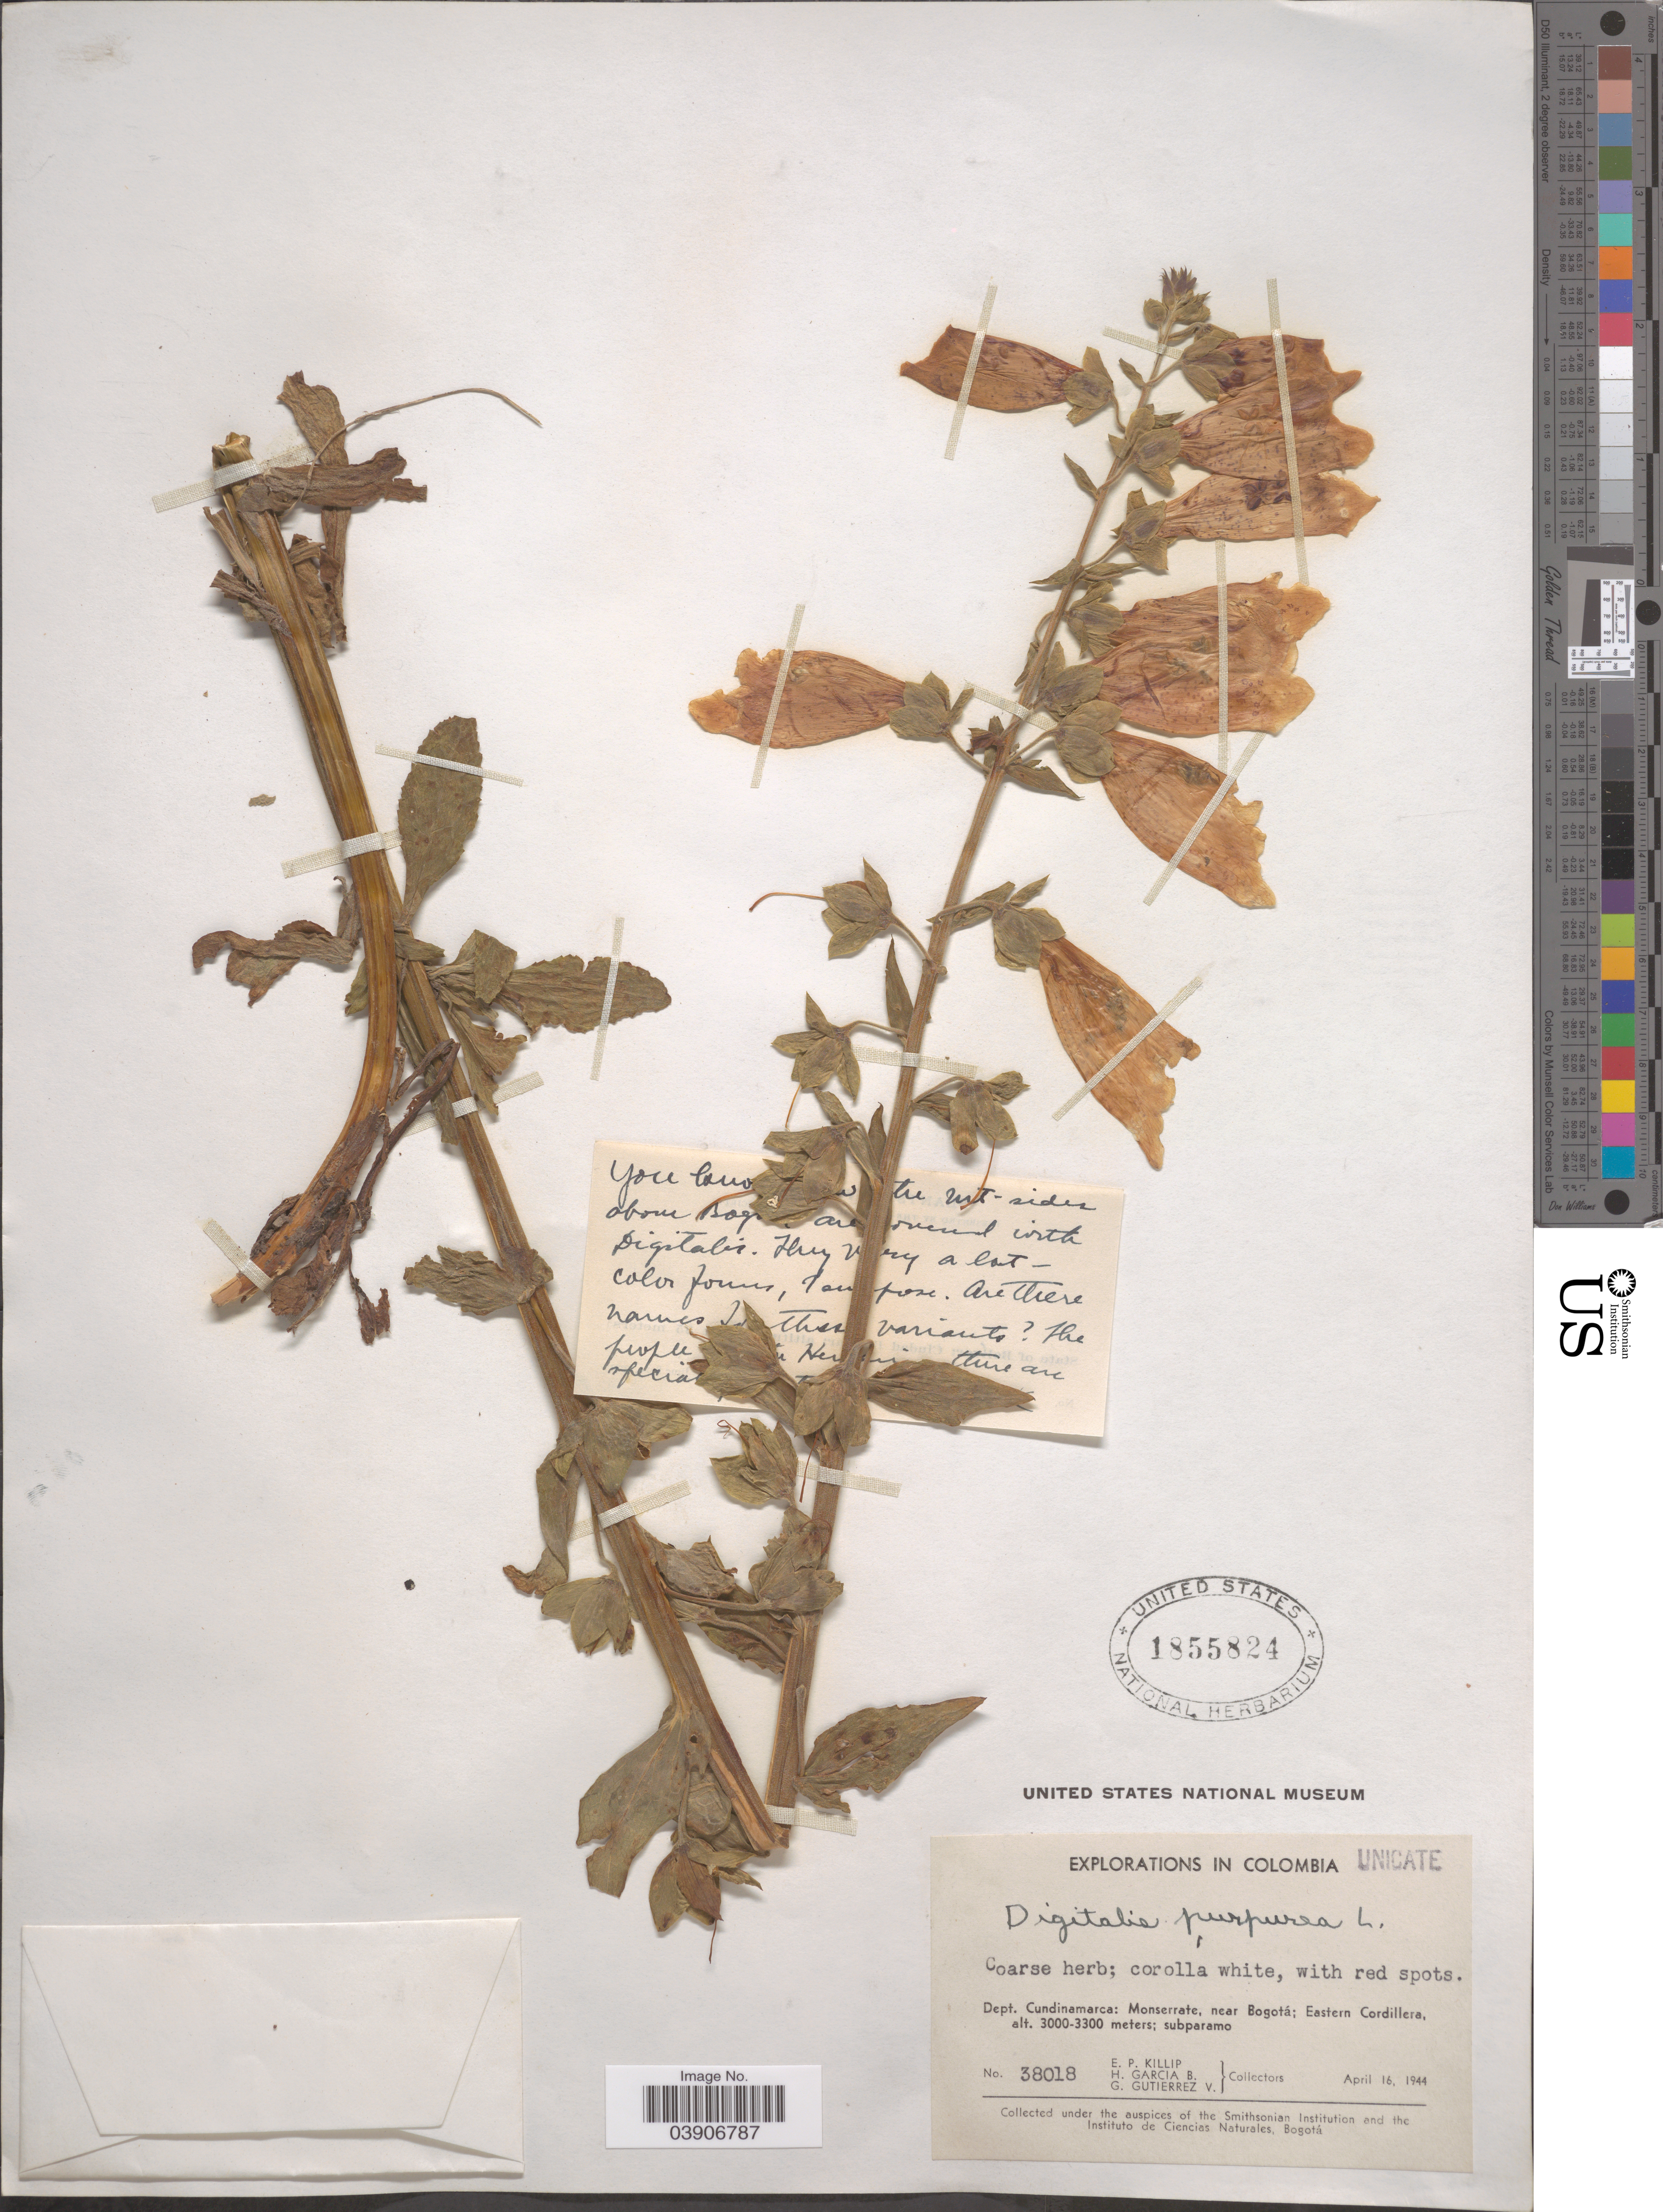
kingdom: Plantae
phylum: Tracheophyta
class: Magnoliopsida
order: Lamiales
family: Plantaginaceae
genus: Digitalis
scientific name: Digitalis purpurea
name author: L.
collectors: E. P. Killip, H. García B. & G. Gutiérrez V.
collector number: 38018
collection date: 1944-04-16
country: Colombia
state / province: Cundinamarca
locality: Dept. Cundinamarca: Monserrate, near Bogotá; Eastern Cordillera.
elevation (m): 3000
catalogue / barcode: US 1855824